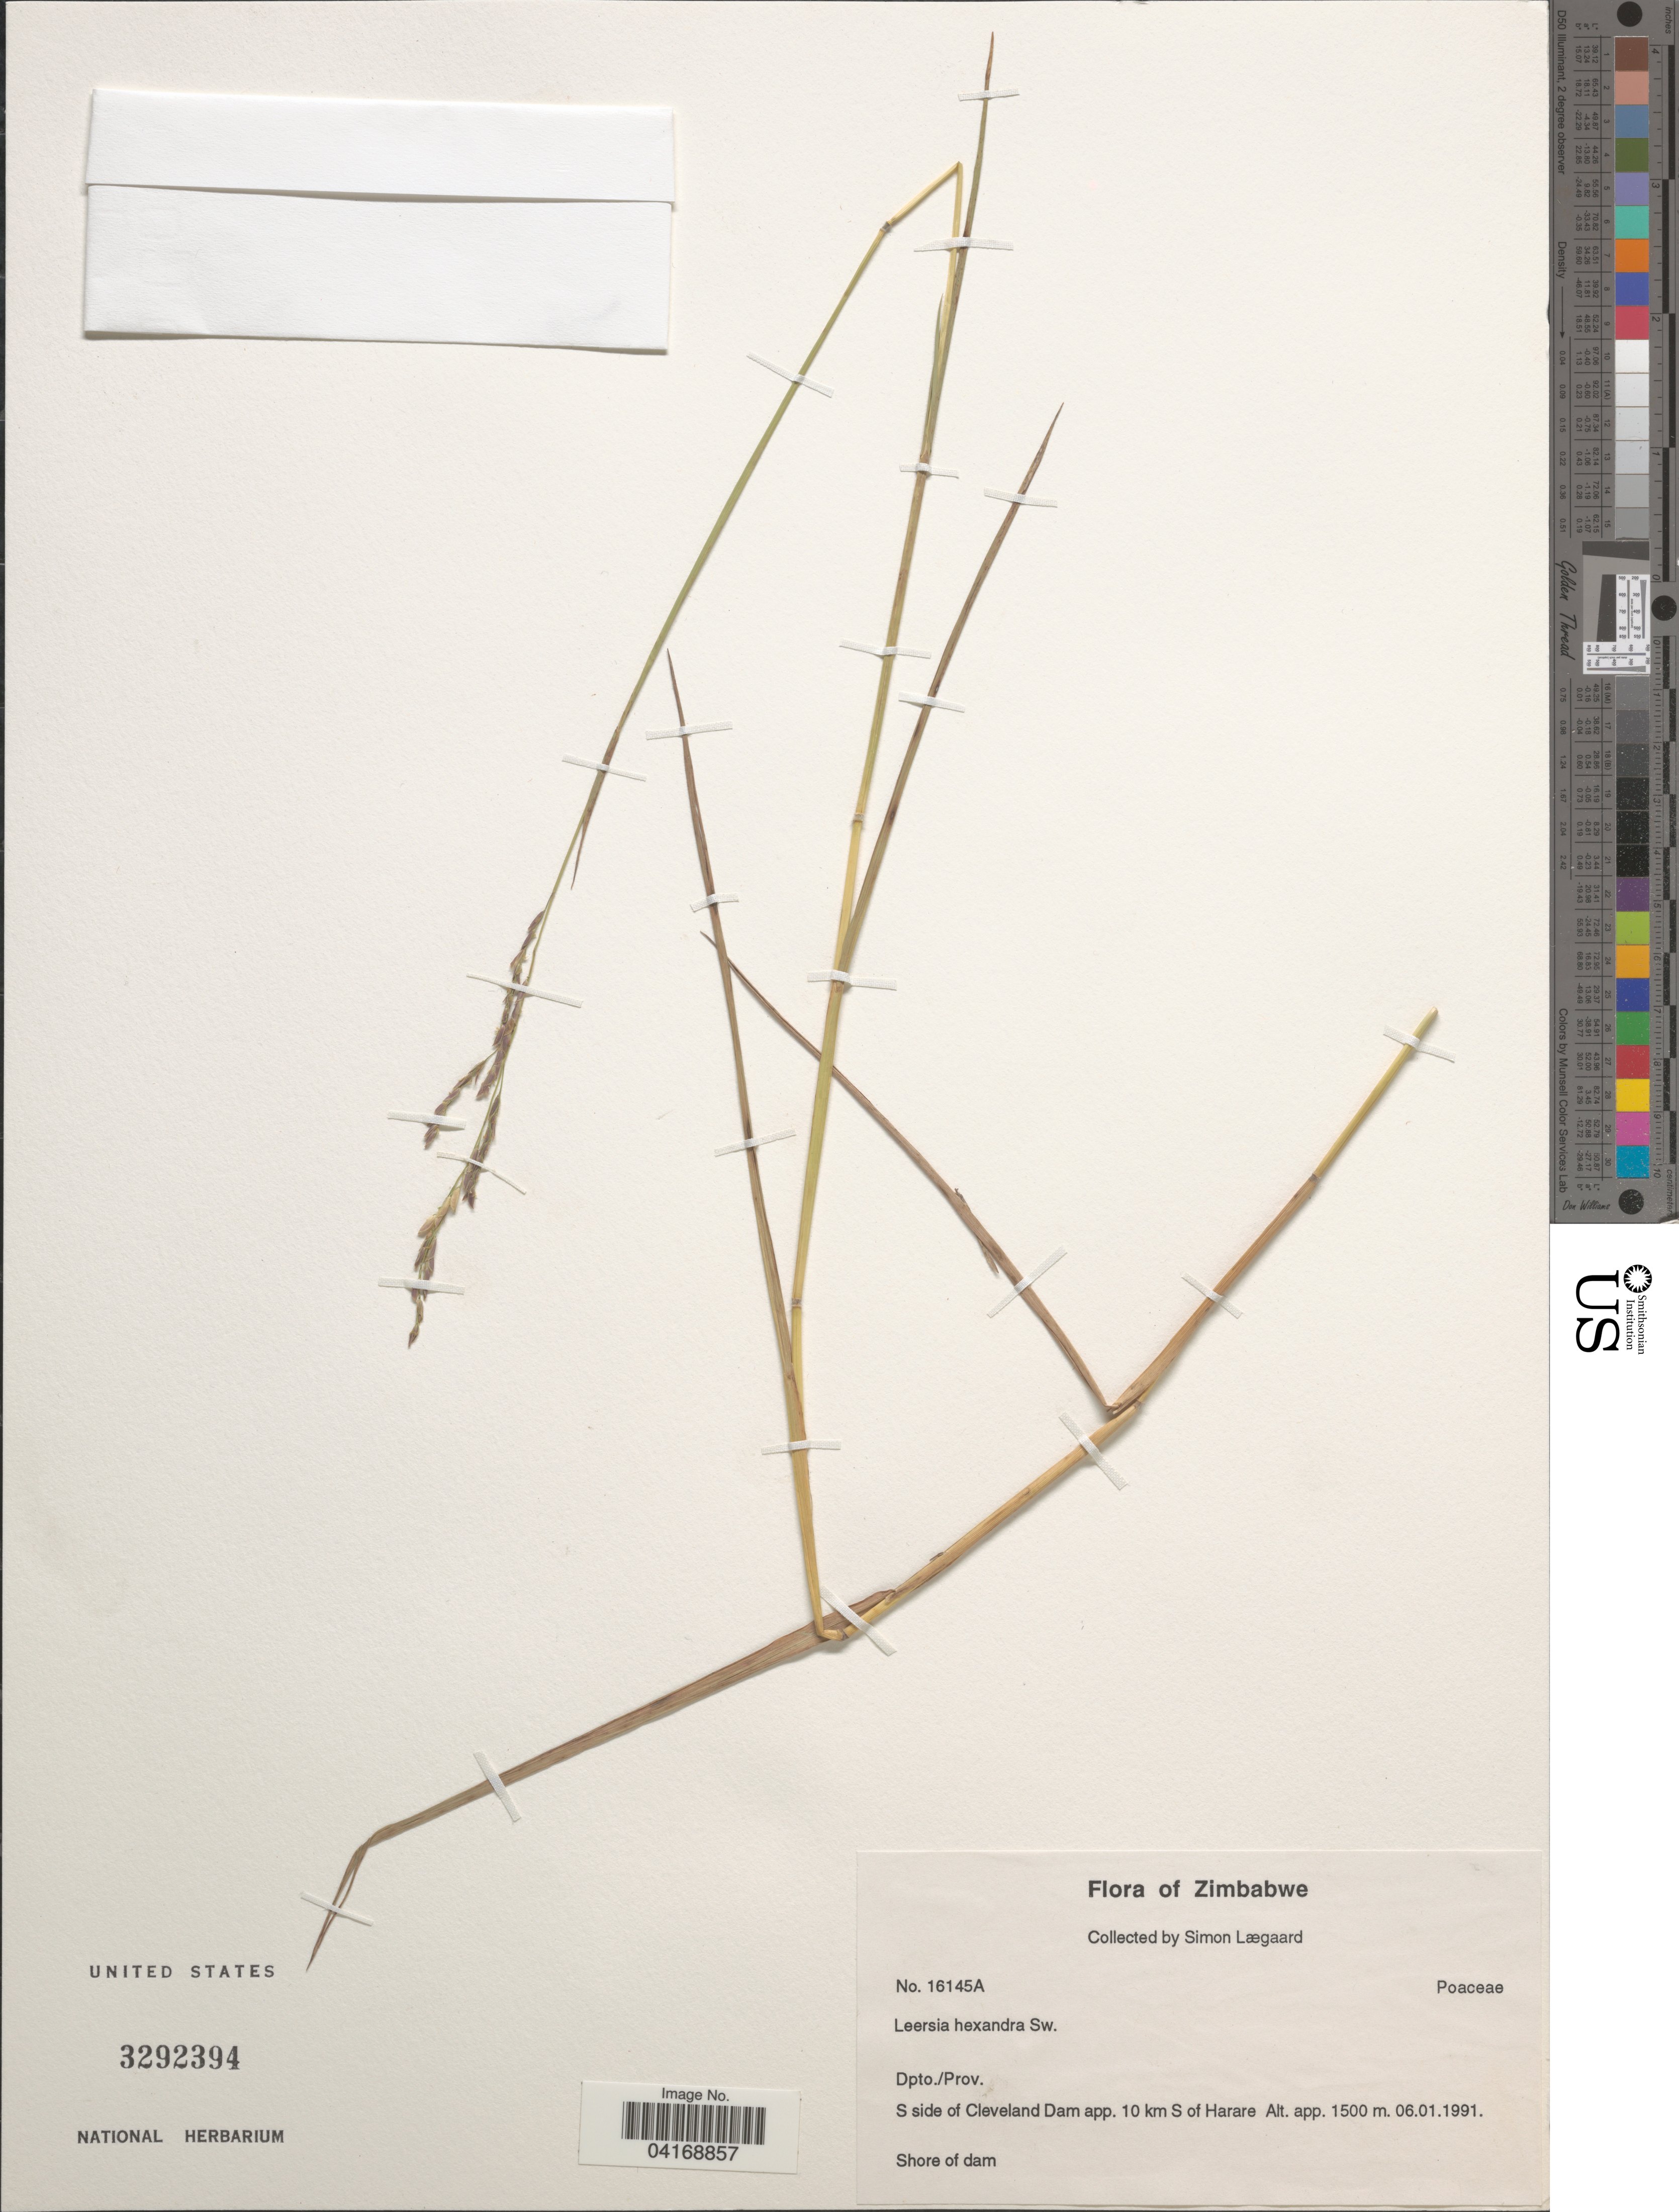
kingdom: Plantae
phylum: Tracheophyta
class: Liliopsida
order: Poales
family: Poaceae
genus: Leersia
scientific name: Leersia hexandra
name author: Sw.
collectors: S. Lægaard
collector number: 16145A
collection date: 1991-01-06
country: Zimbabwe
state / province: Harare (city)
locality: S side of Cleveland Dam app. 10 km S of Harare.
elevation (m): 1500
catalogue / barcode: US 3292394